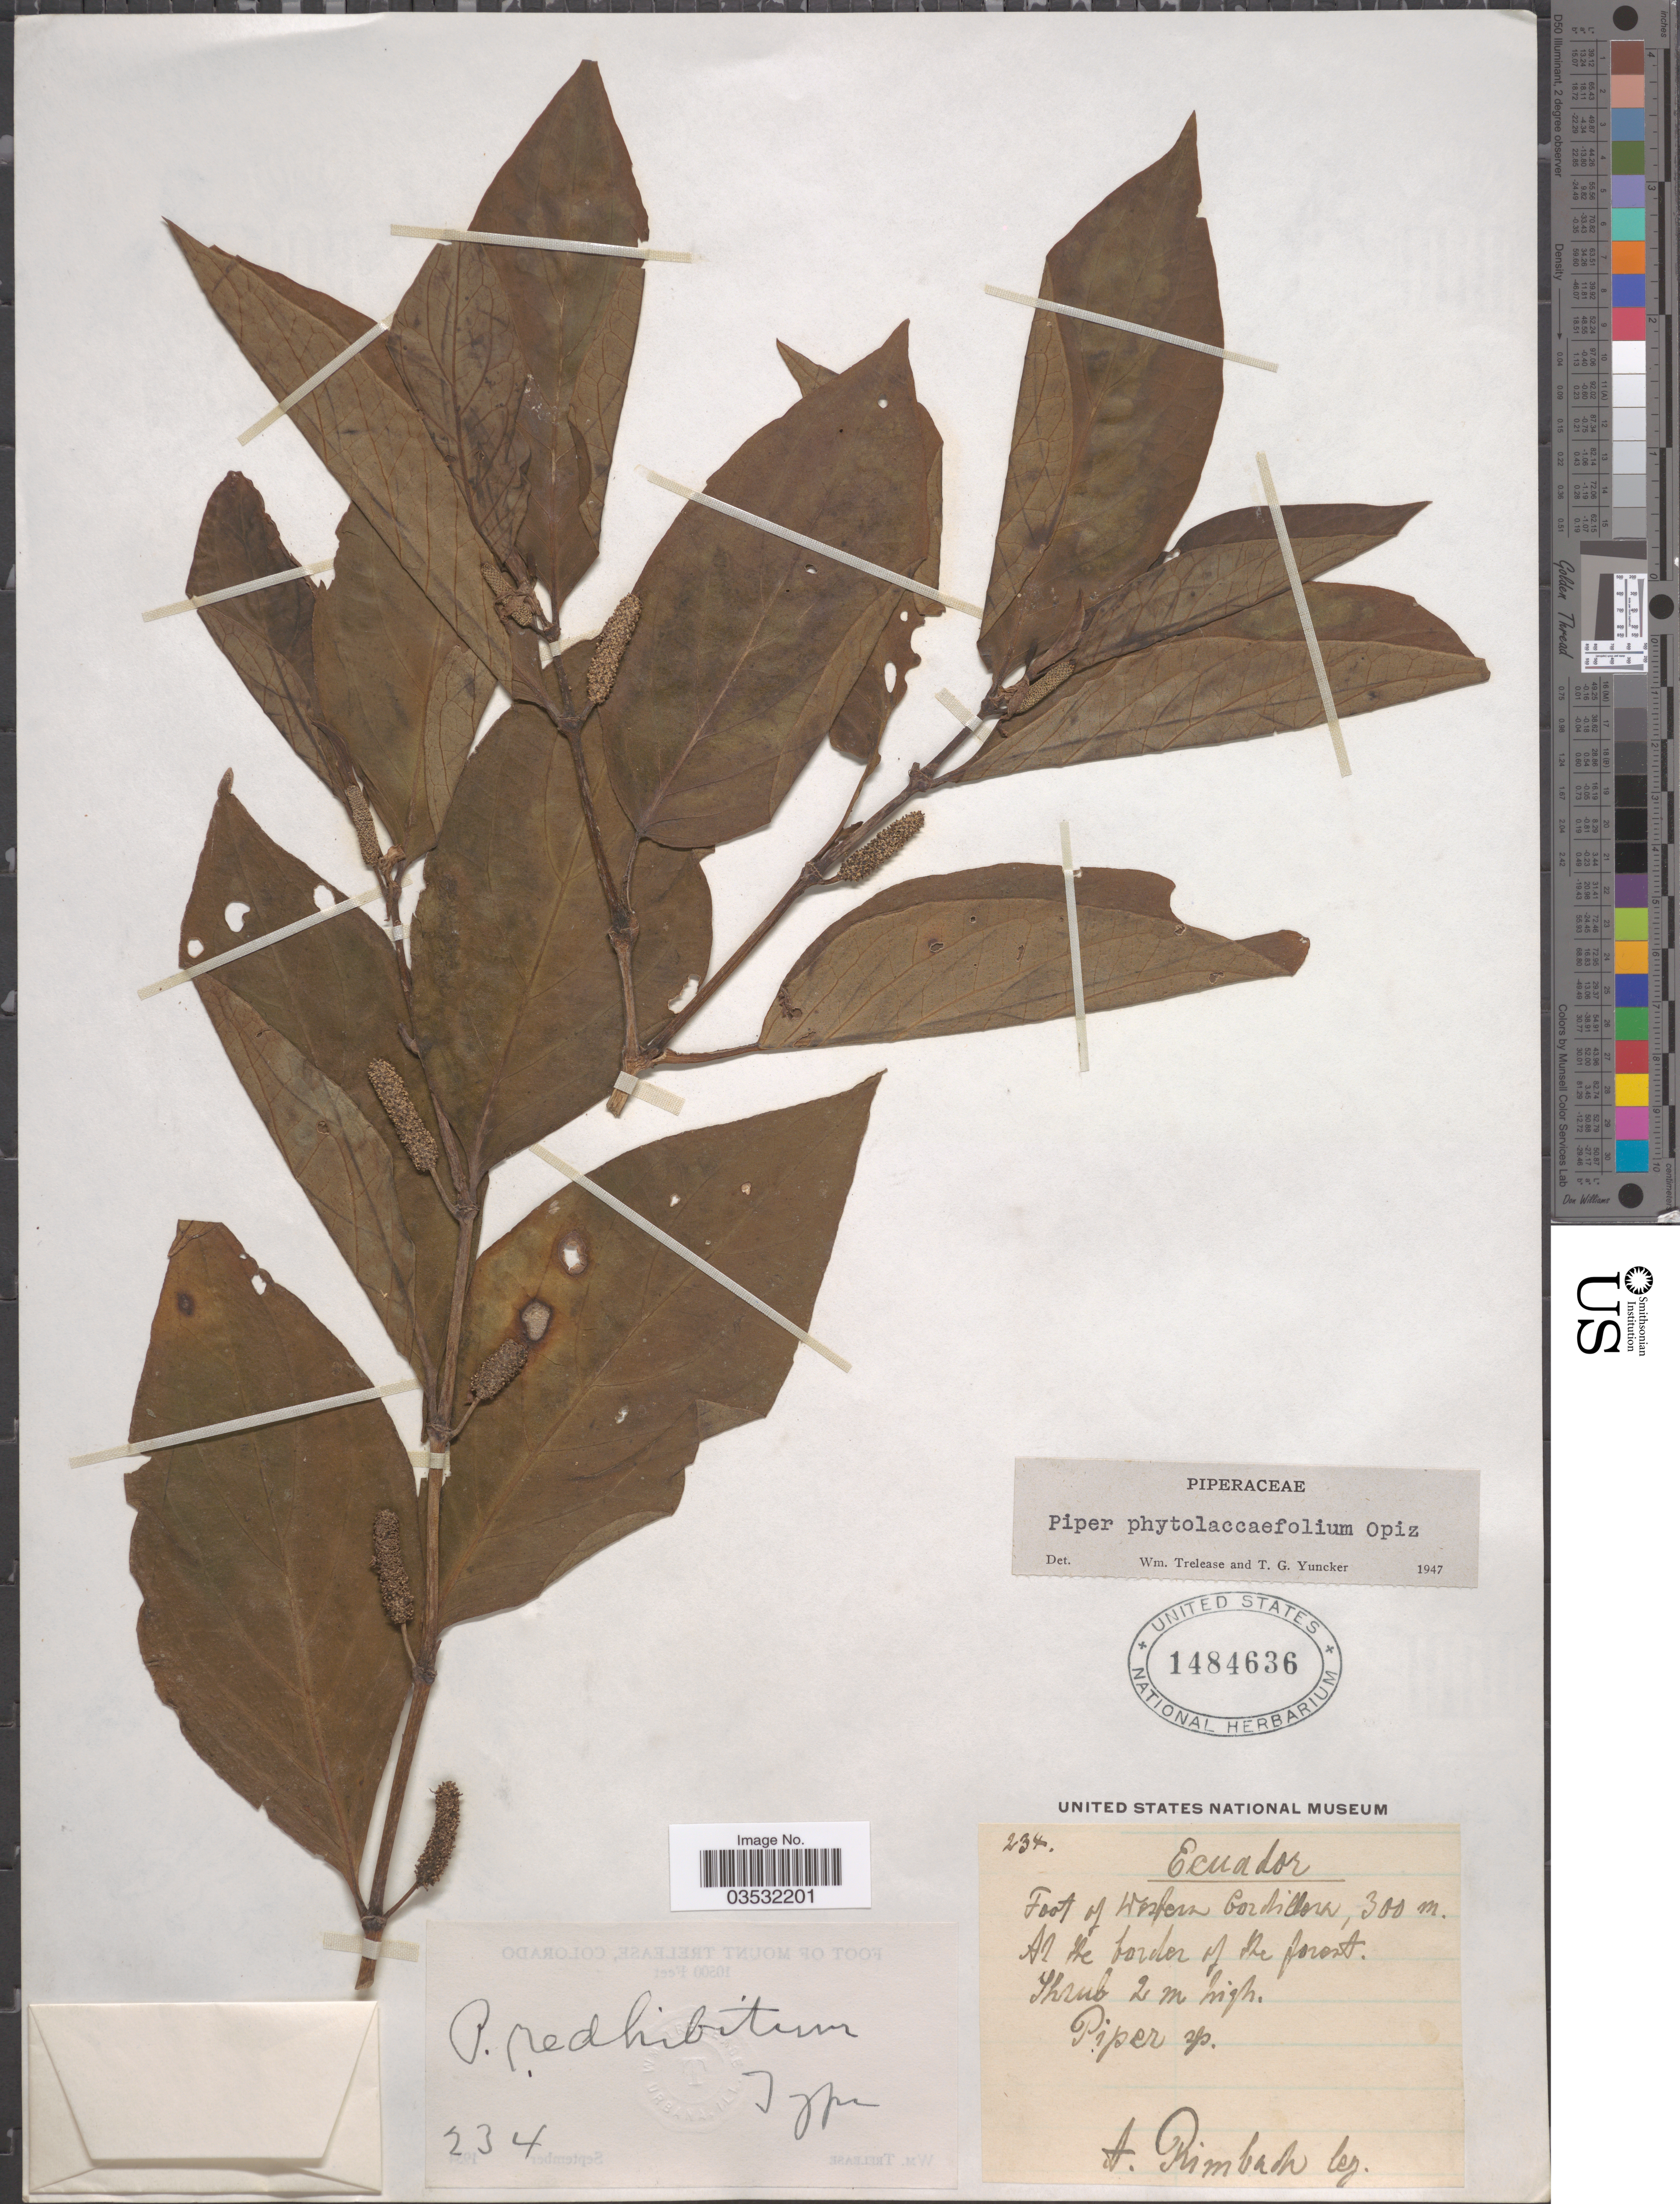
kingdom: Plantae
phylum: Tracheophyta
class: Magnoliopsida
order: Piperales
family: Piperaceae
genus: Piper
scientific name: Piper phytolaccifolium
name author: Opiz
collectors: A. Rimbach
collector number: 234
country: Ecuador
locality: Foot of Western Cordillera.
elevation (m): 300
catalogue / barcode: US 1484636